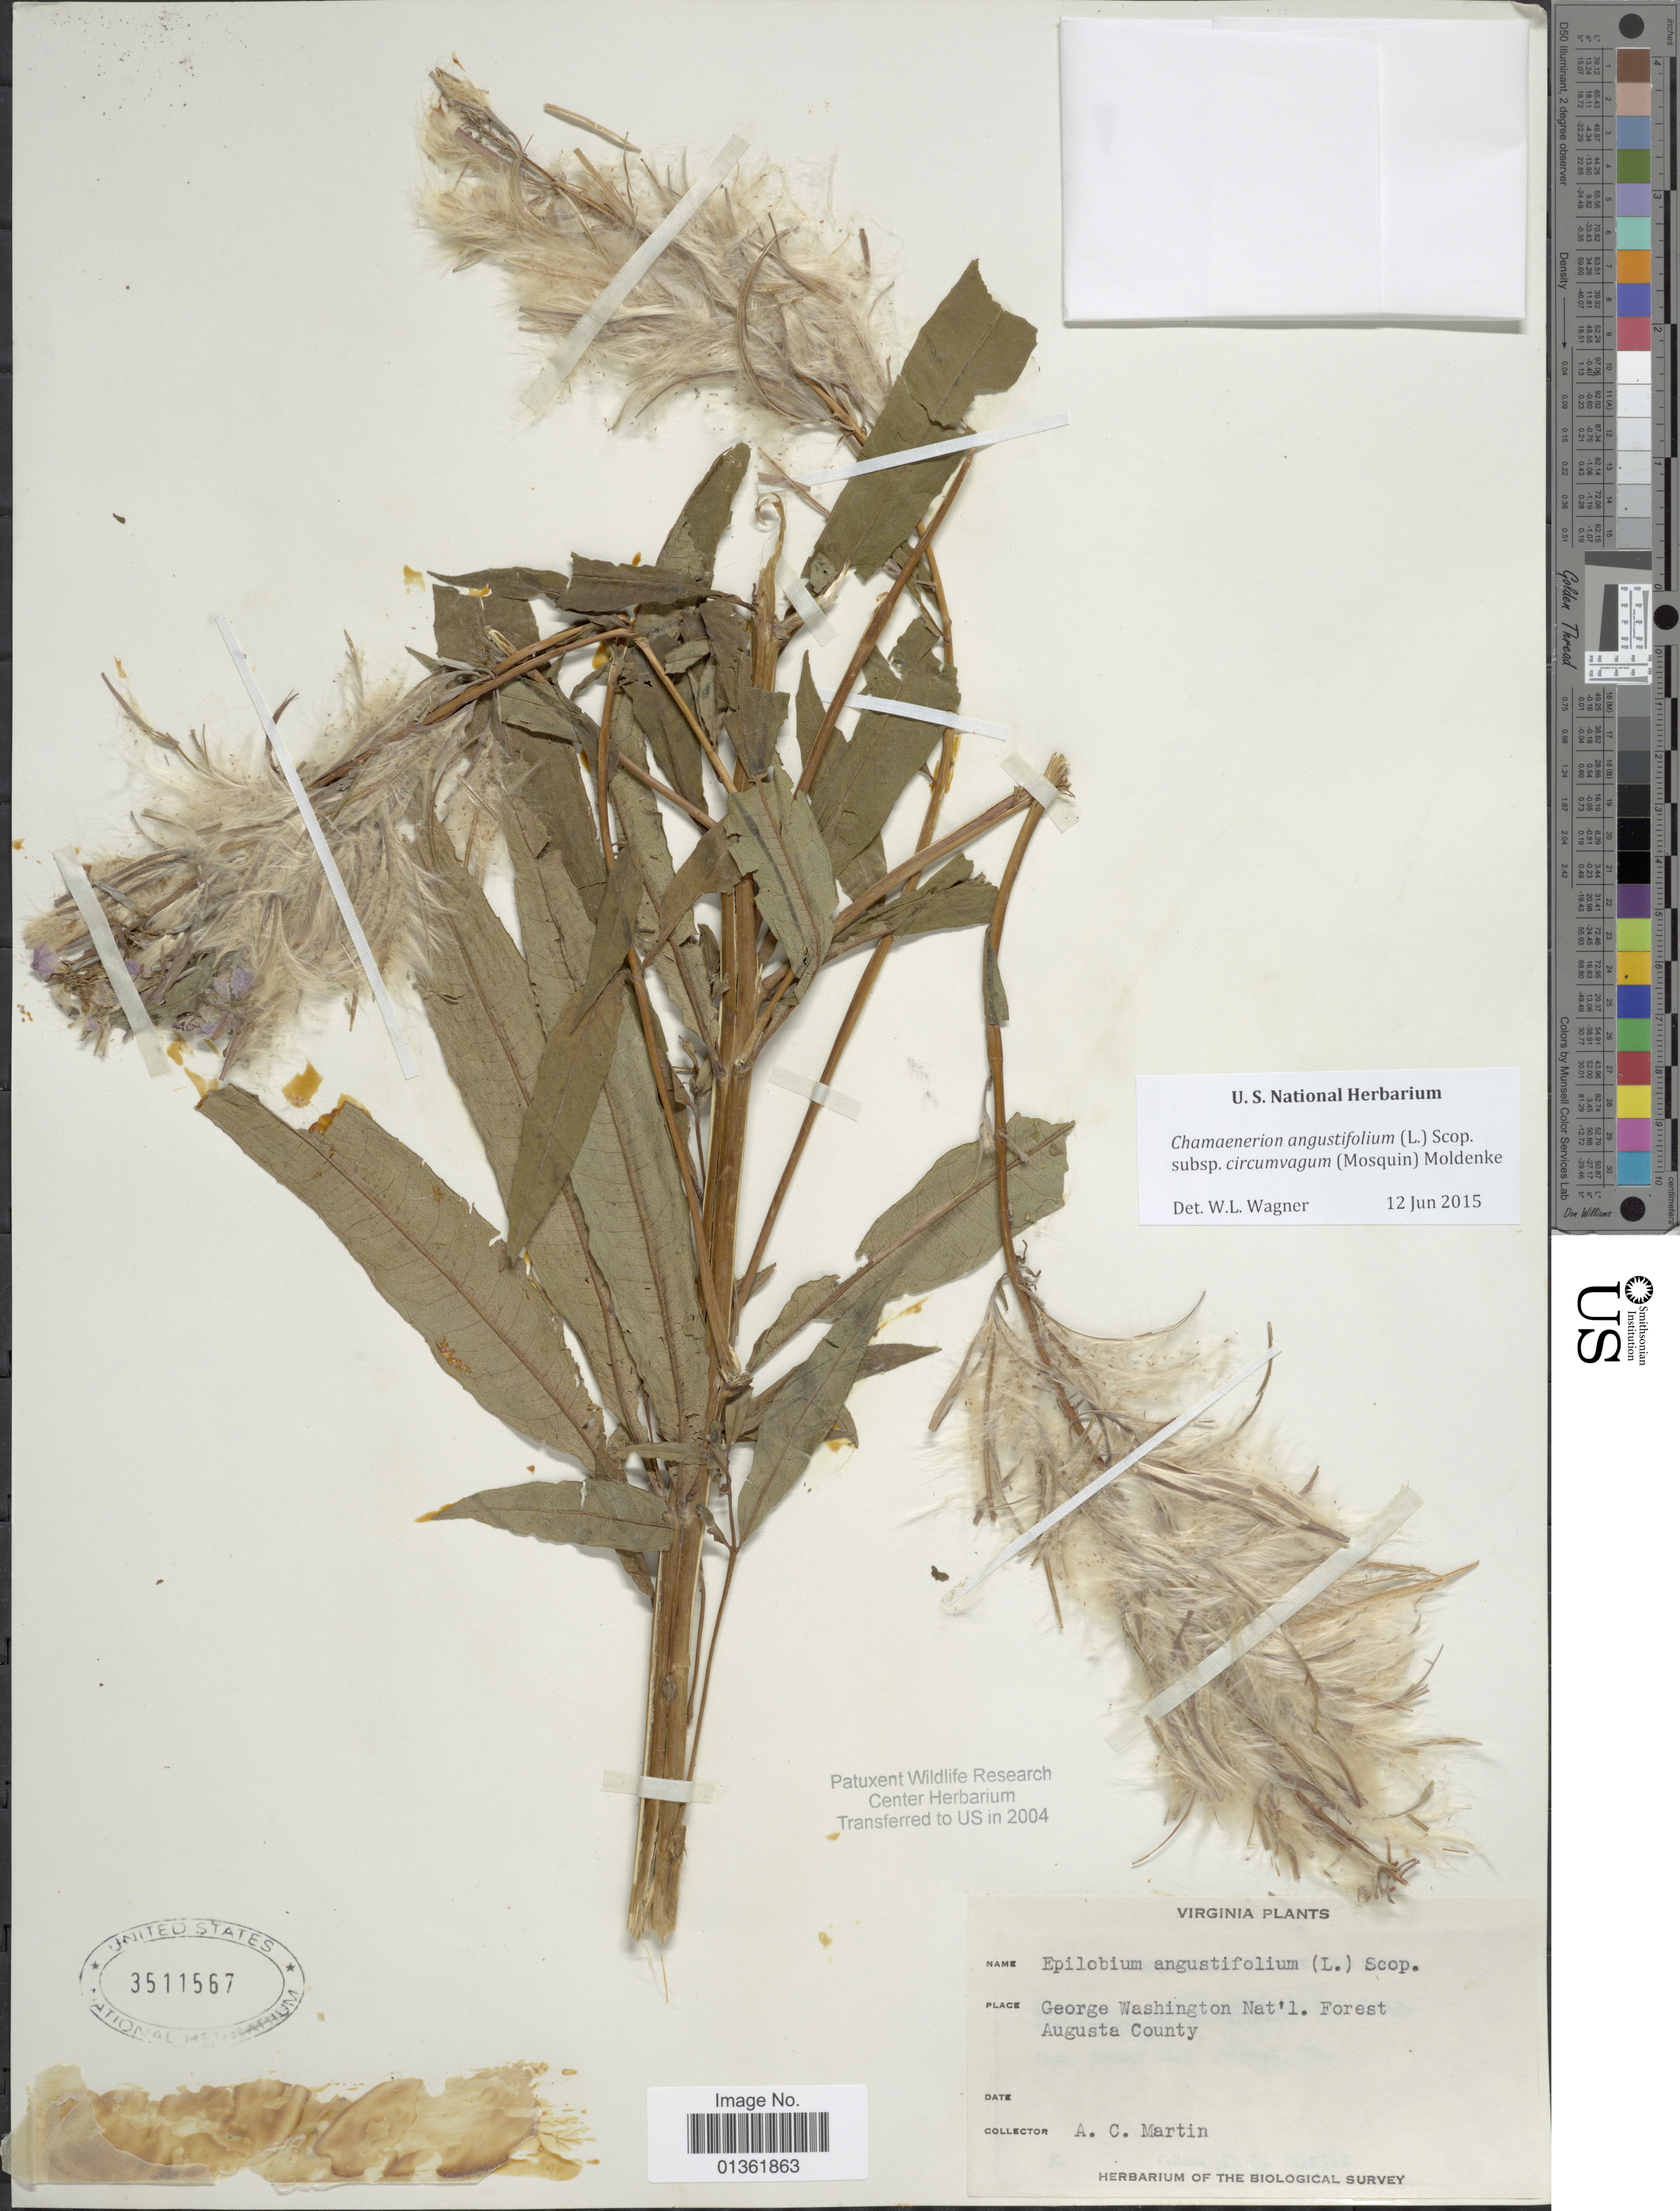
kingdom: Plantae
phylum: Tracheophyta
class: Magnoliopsida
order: Myrtales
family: Onagraceae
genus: Chamaenerion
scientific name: Chamaenerion angustifolium subsp. circumvagum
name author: (Mosquin) Moldenke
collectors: A. C. Martin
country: United States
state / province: Virginia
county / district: Augusta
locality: George Washington Nat'l. Forest Augusta County.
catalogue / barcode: US 3511567